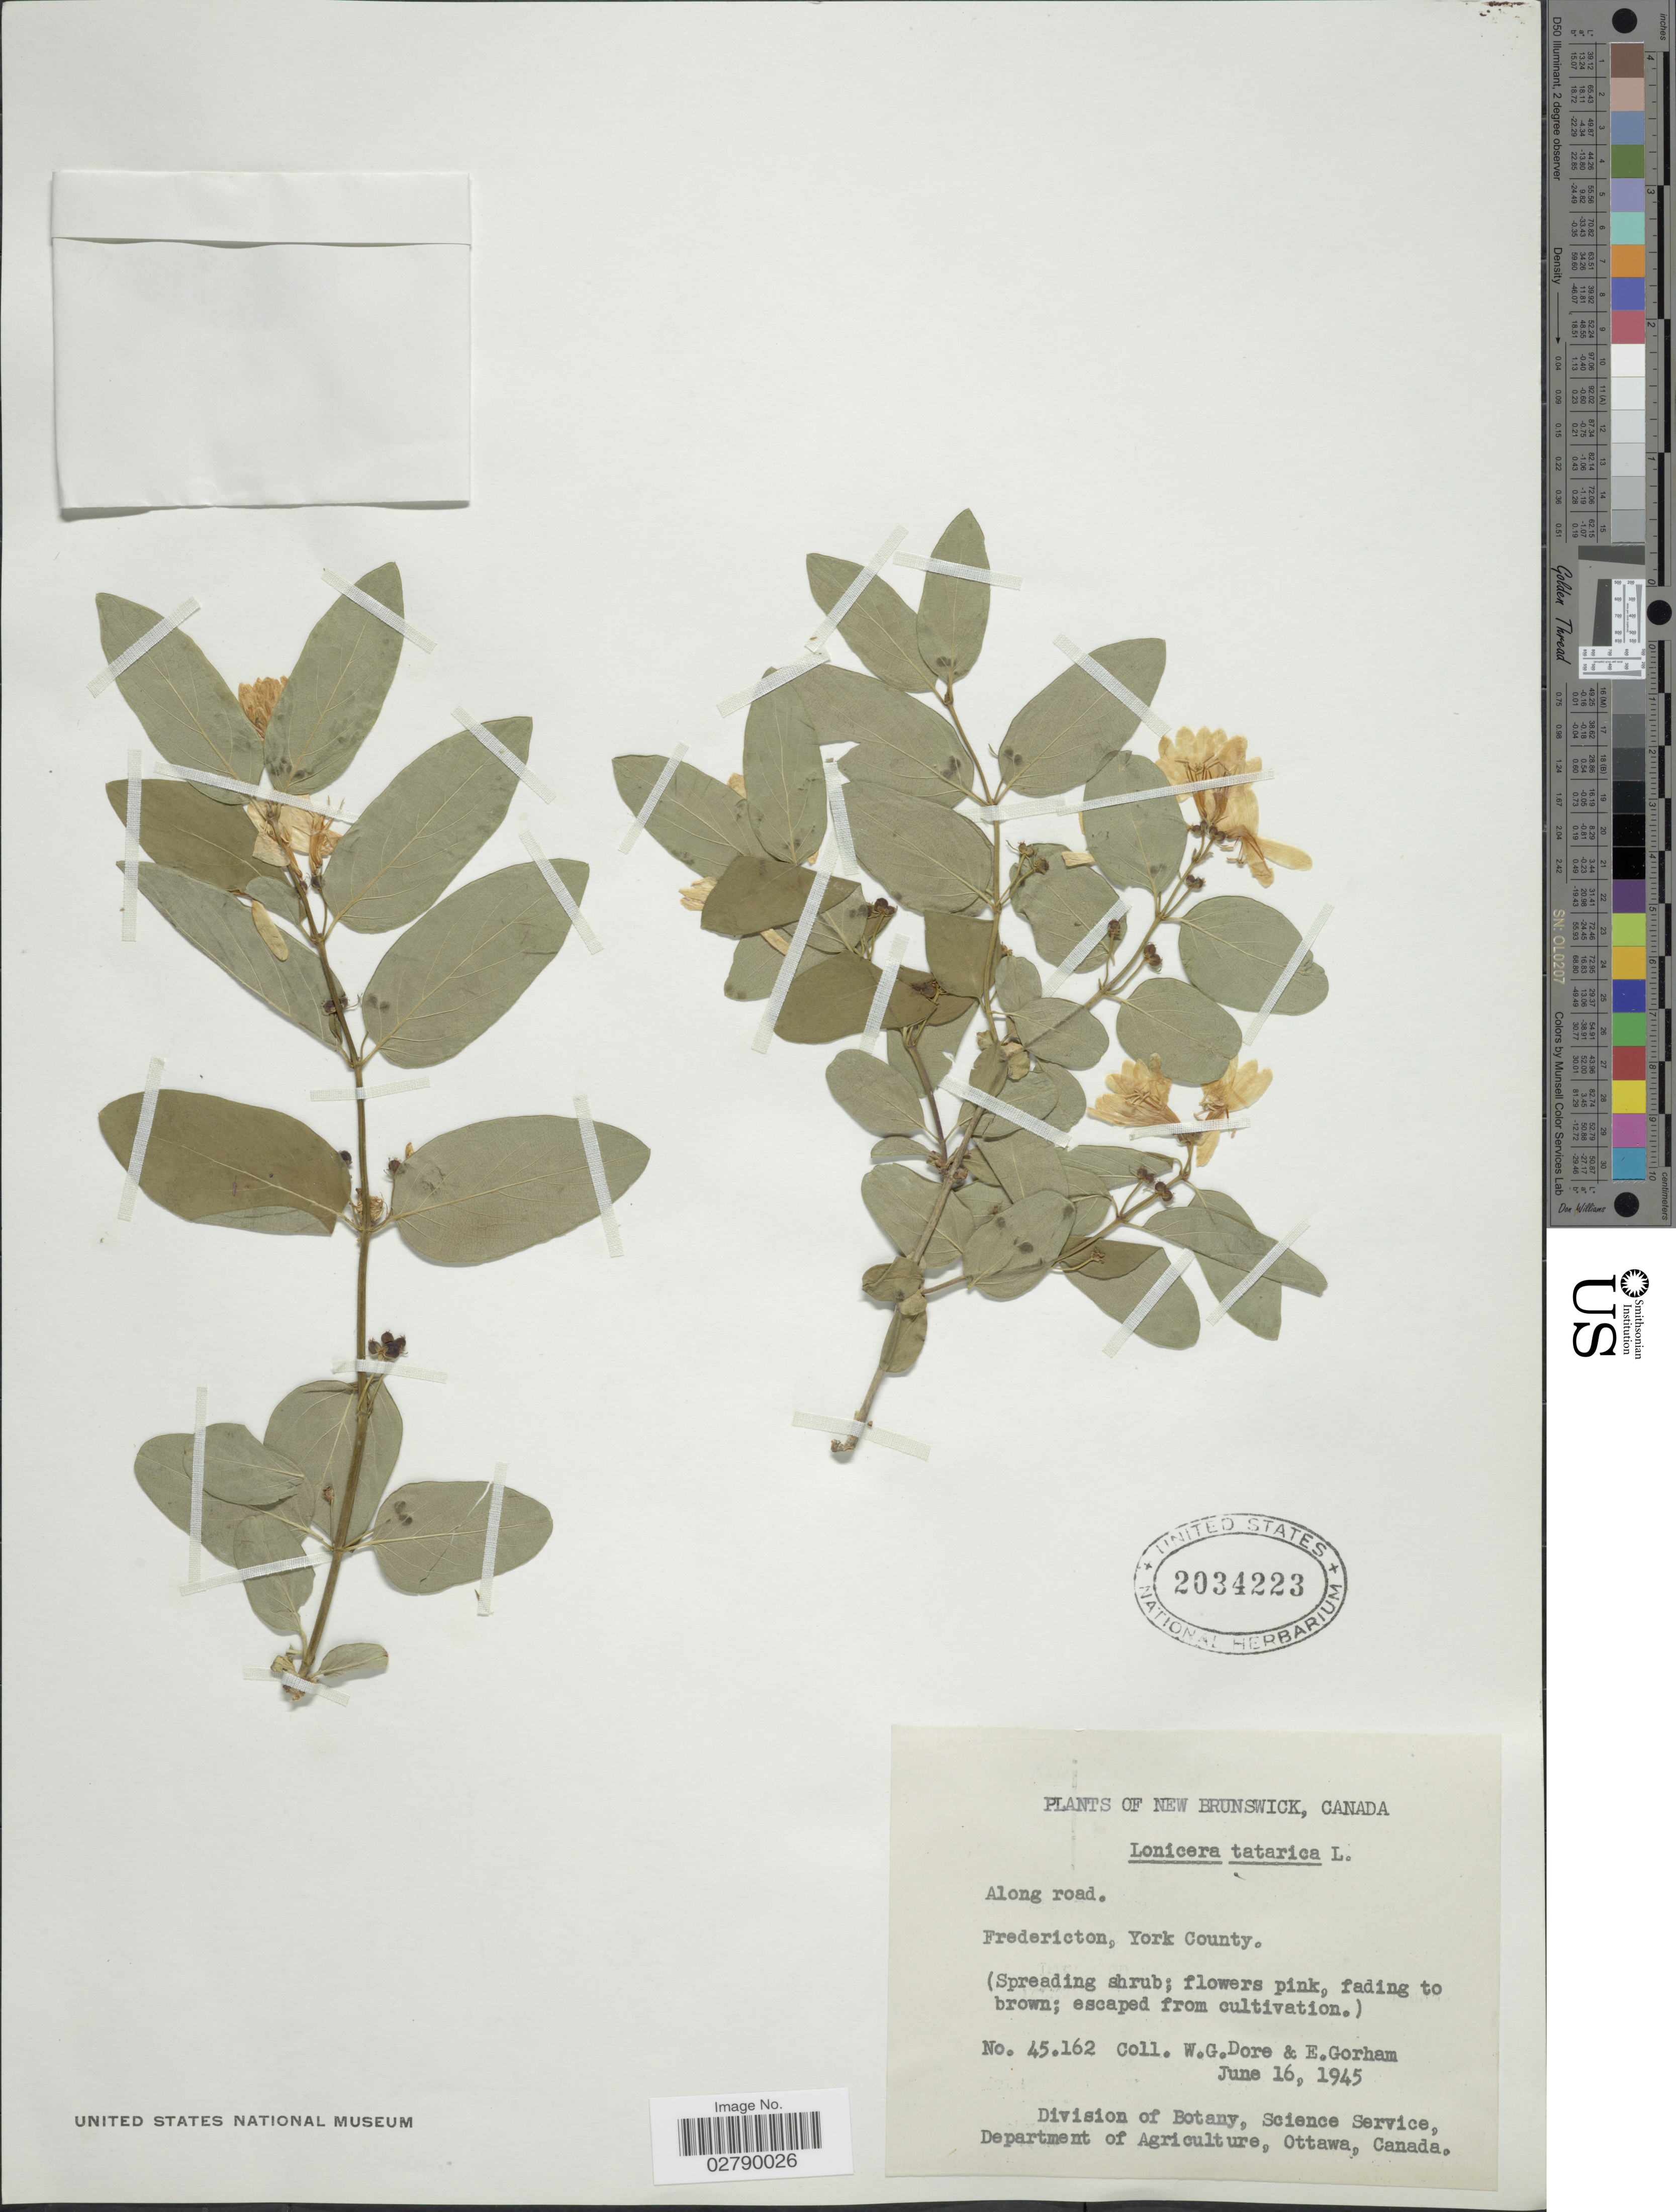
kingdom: Plantae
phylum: Tracheophyta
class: Magnoliopsida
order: Dipsacales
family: Caprifoliaceae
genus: Lonicera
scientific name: Lonicera tatarica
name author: L.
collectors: W. Dore & E. Gorham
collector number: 45162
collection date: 1945-06-16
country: Canada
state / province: New Brunswick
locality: Fredericton, York County.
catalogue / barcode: US 2034223